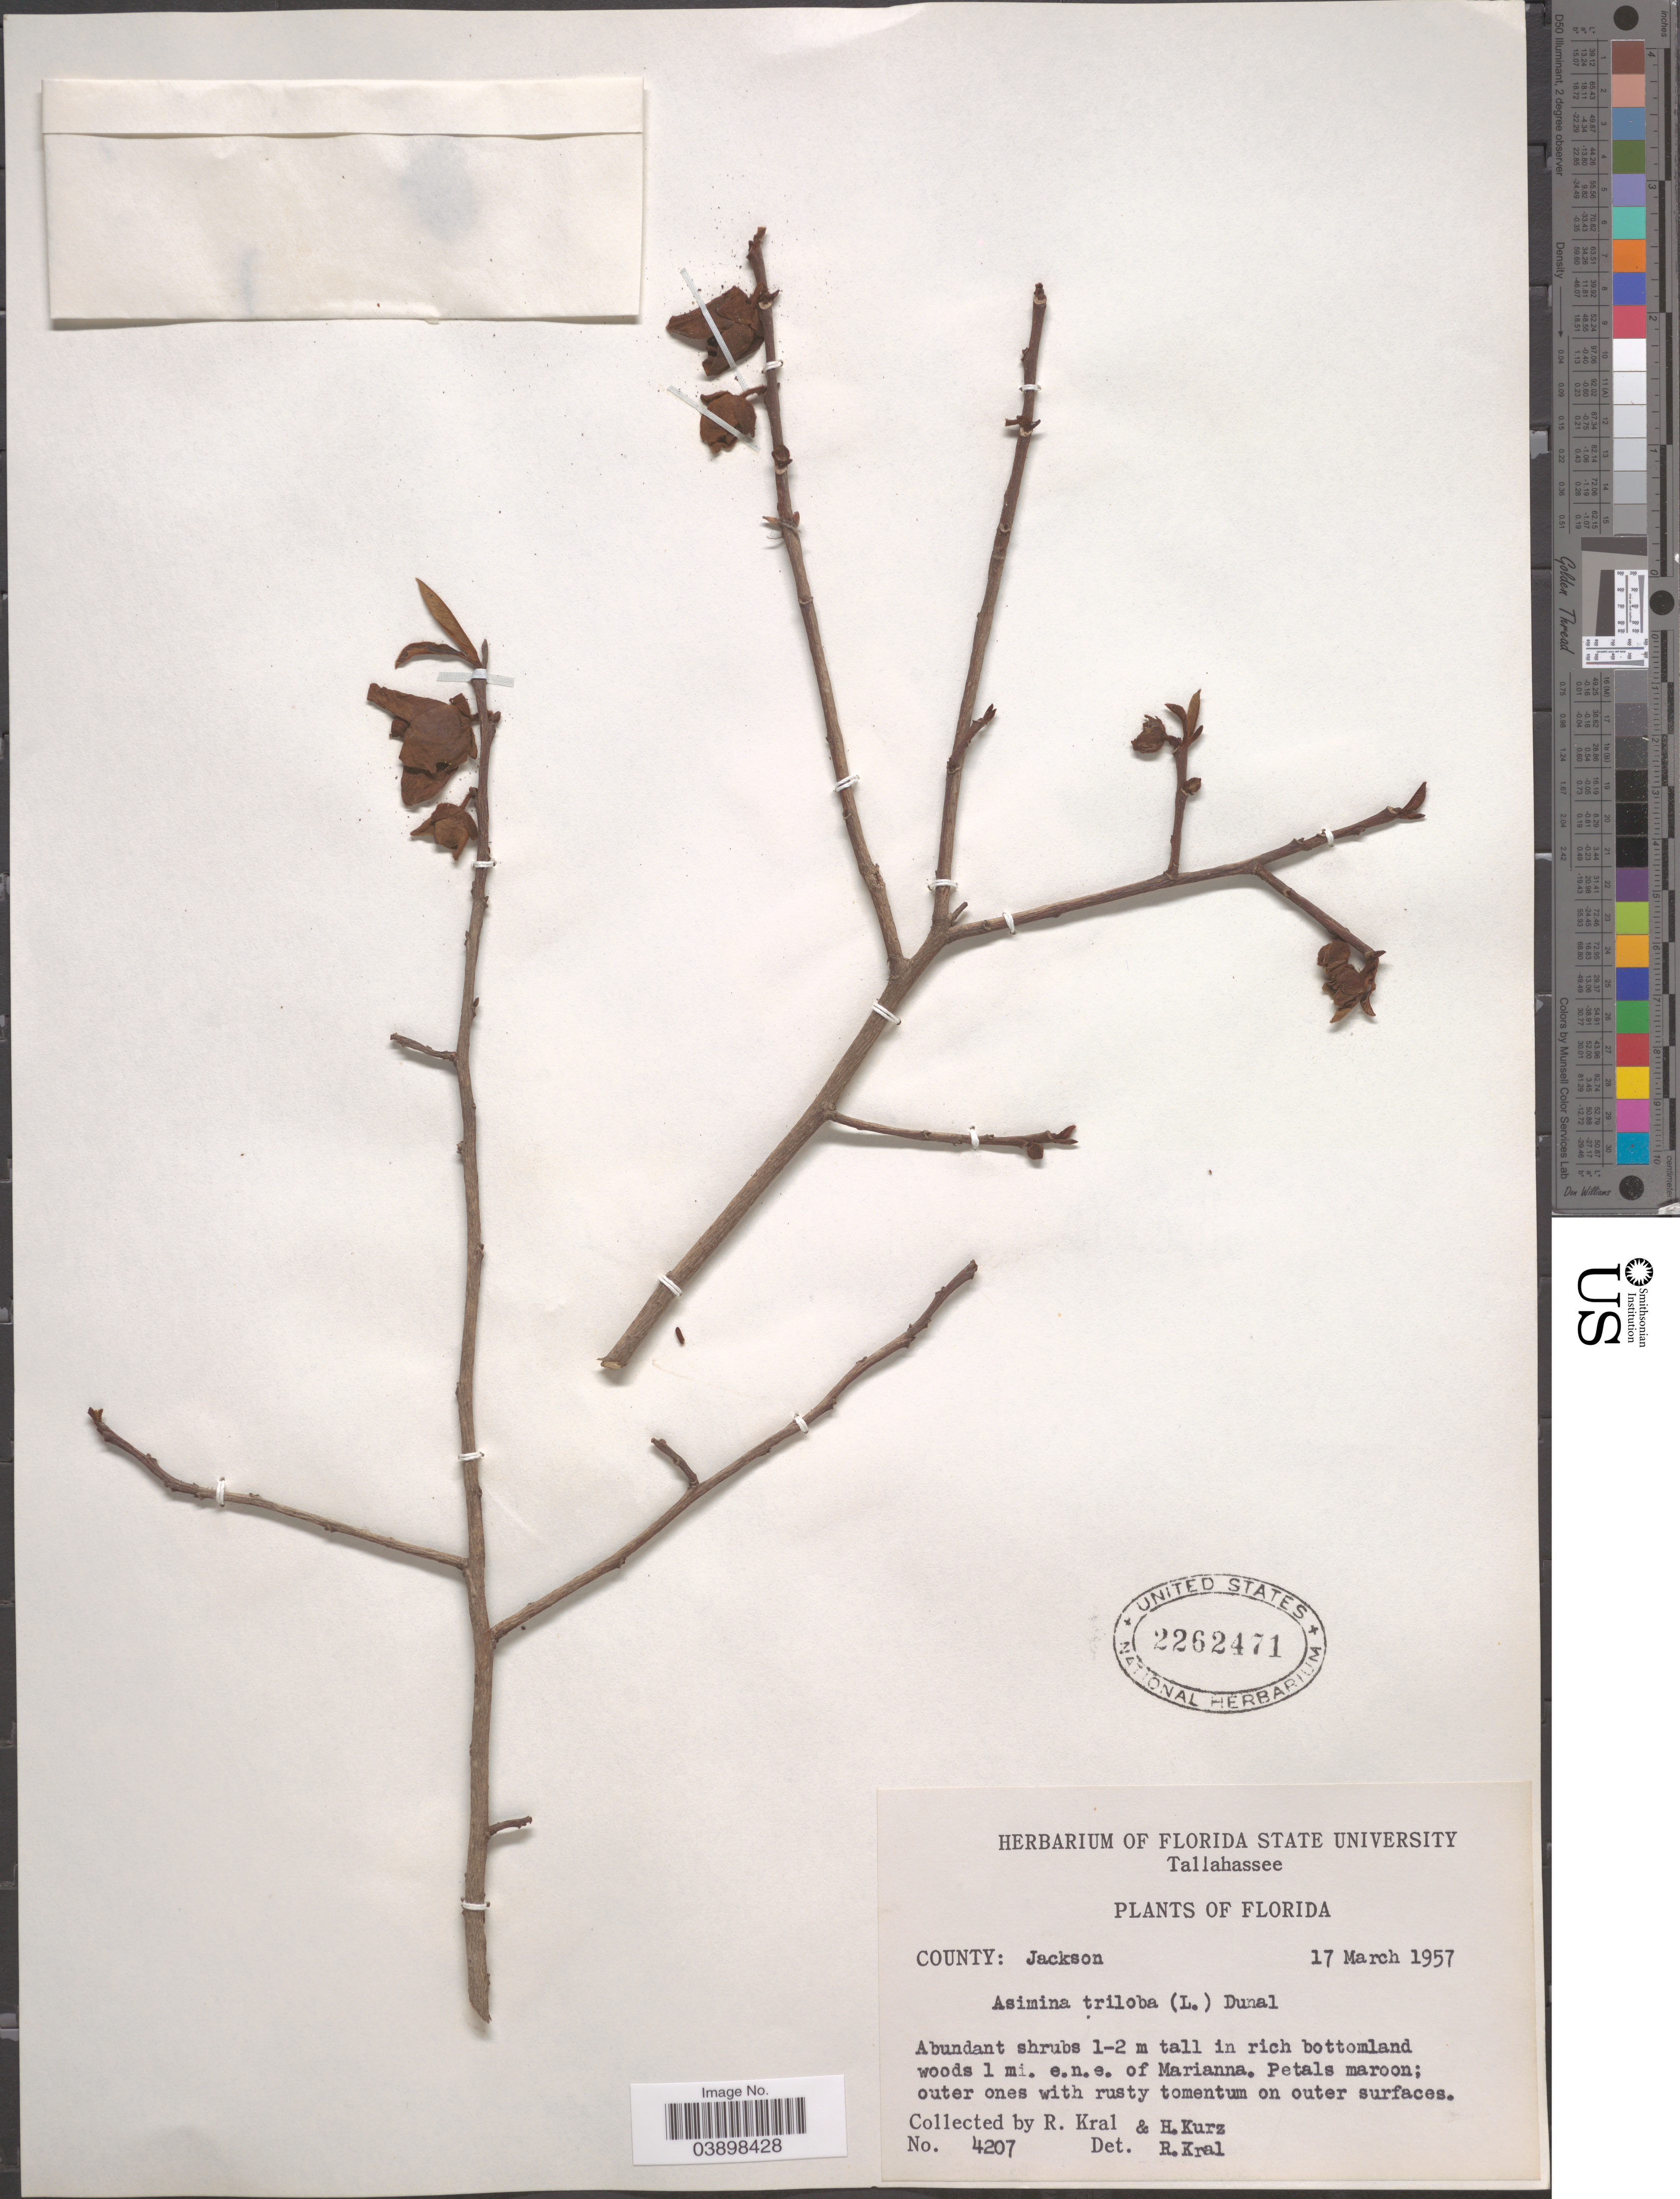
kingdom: Plantae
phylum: Tracheophyta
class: Magnoliopsida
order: Magnoliales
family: Annonaceae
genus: Asimina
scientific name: Asimina triloba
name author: (L.) Dunal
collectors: R. Kral & H. Kurz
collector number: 4207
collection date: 1957-03-17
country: United States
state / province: Florida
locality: County: Jackson. In rich bottomland woods 1 mi. e.n.e. of Marianna.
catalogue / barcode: US 2262471